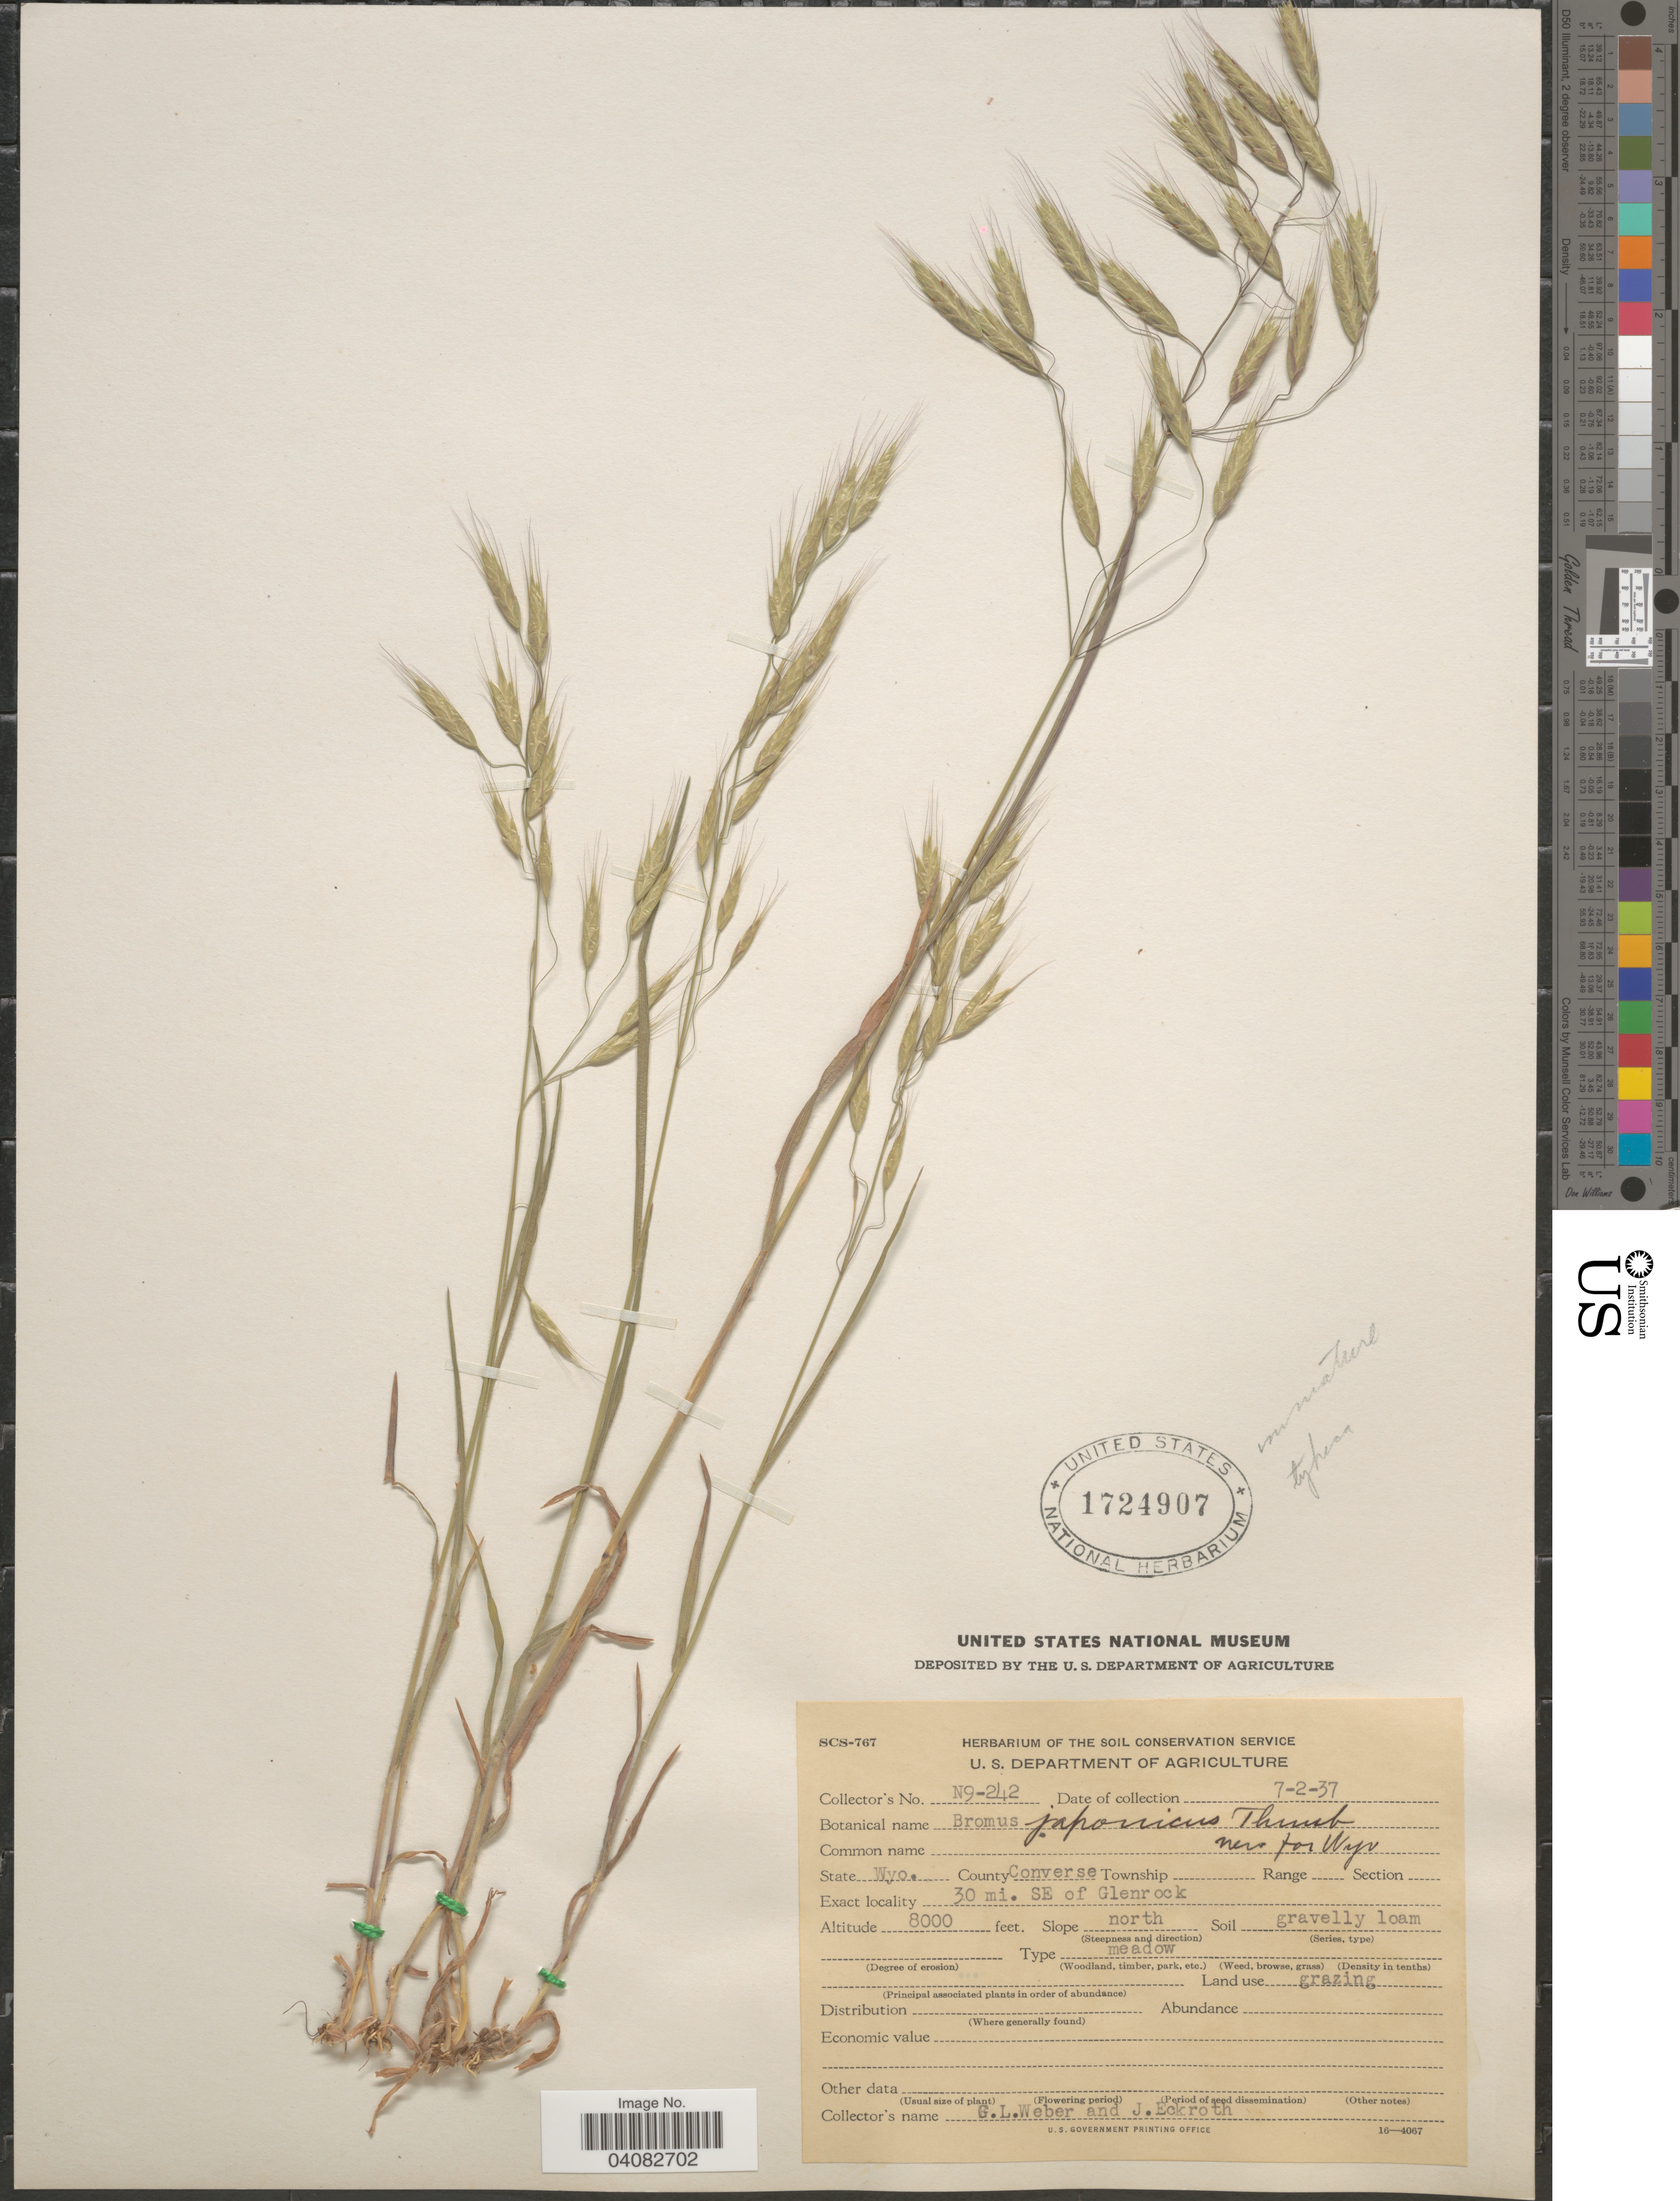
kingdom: Plantae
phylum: Tracheophyta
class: Liliopsida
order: Poales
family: Poaceae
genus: Bromus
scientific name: Bromus japonicus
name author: Houtt.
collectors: G. Weber & J. Eckroth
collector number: N9-242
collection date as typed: Transcribed d/m/y: 2/7/37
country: United States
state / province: Wyoming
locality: County Converse. 30 mi. SE of Glenrock.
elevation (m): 2438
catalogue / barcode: US 1724907